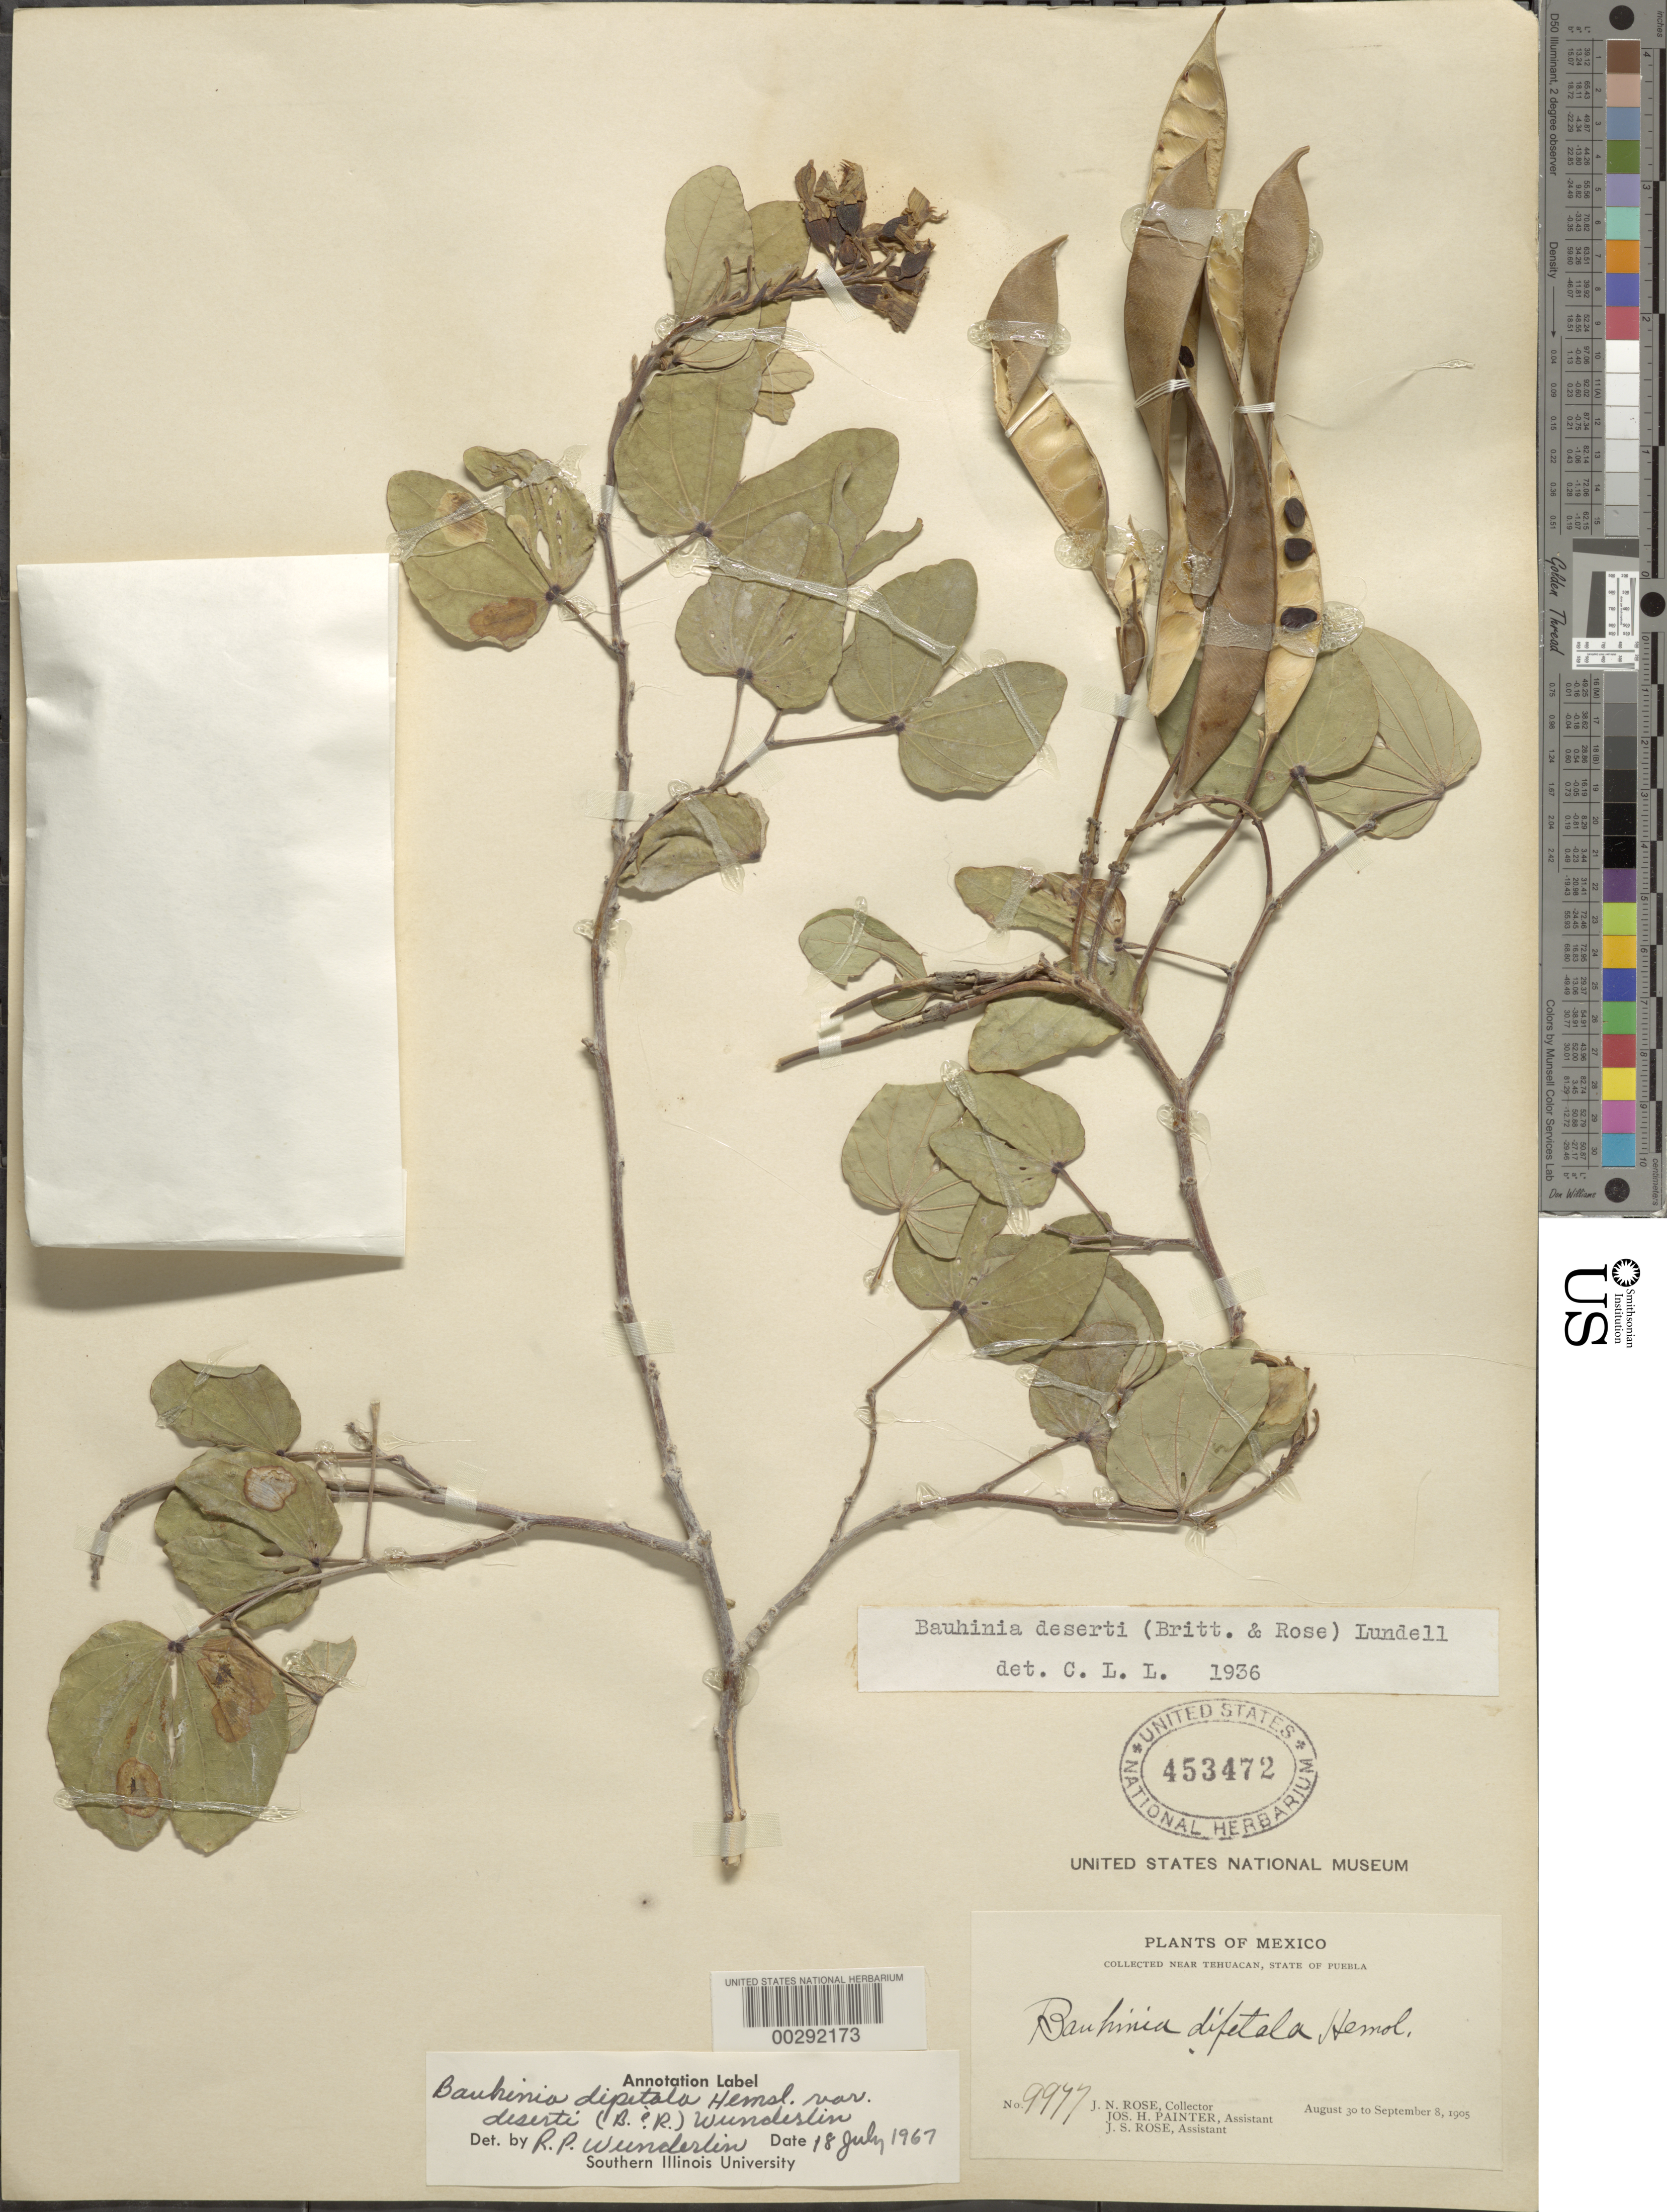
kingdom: Plantae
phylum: Tracheophyta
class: Magnoliopsida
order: Fabales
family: Fabaceae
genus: Bauhinia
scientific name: Bauhinia dipetala var. deserti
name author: (Britton & Rose) Wunderlin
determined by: Wunderlin, Richard P.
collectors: J. N. Rose, J. H. Painter & J. S. Rose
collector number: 9977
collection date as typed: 30 Aug 1905 to 08 Sep 1905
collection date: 1905-08-30/1905-09-08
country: Mexico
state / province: Puebla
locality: Near Tehuacan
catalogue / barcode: US 453472